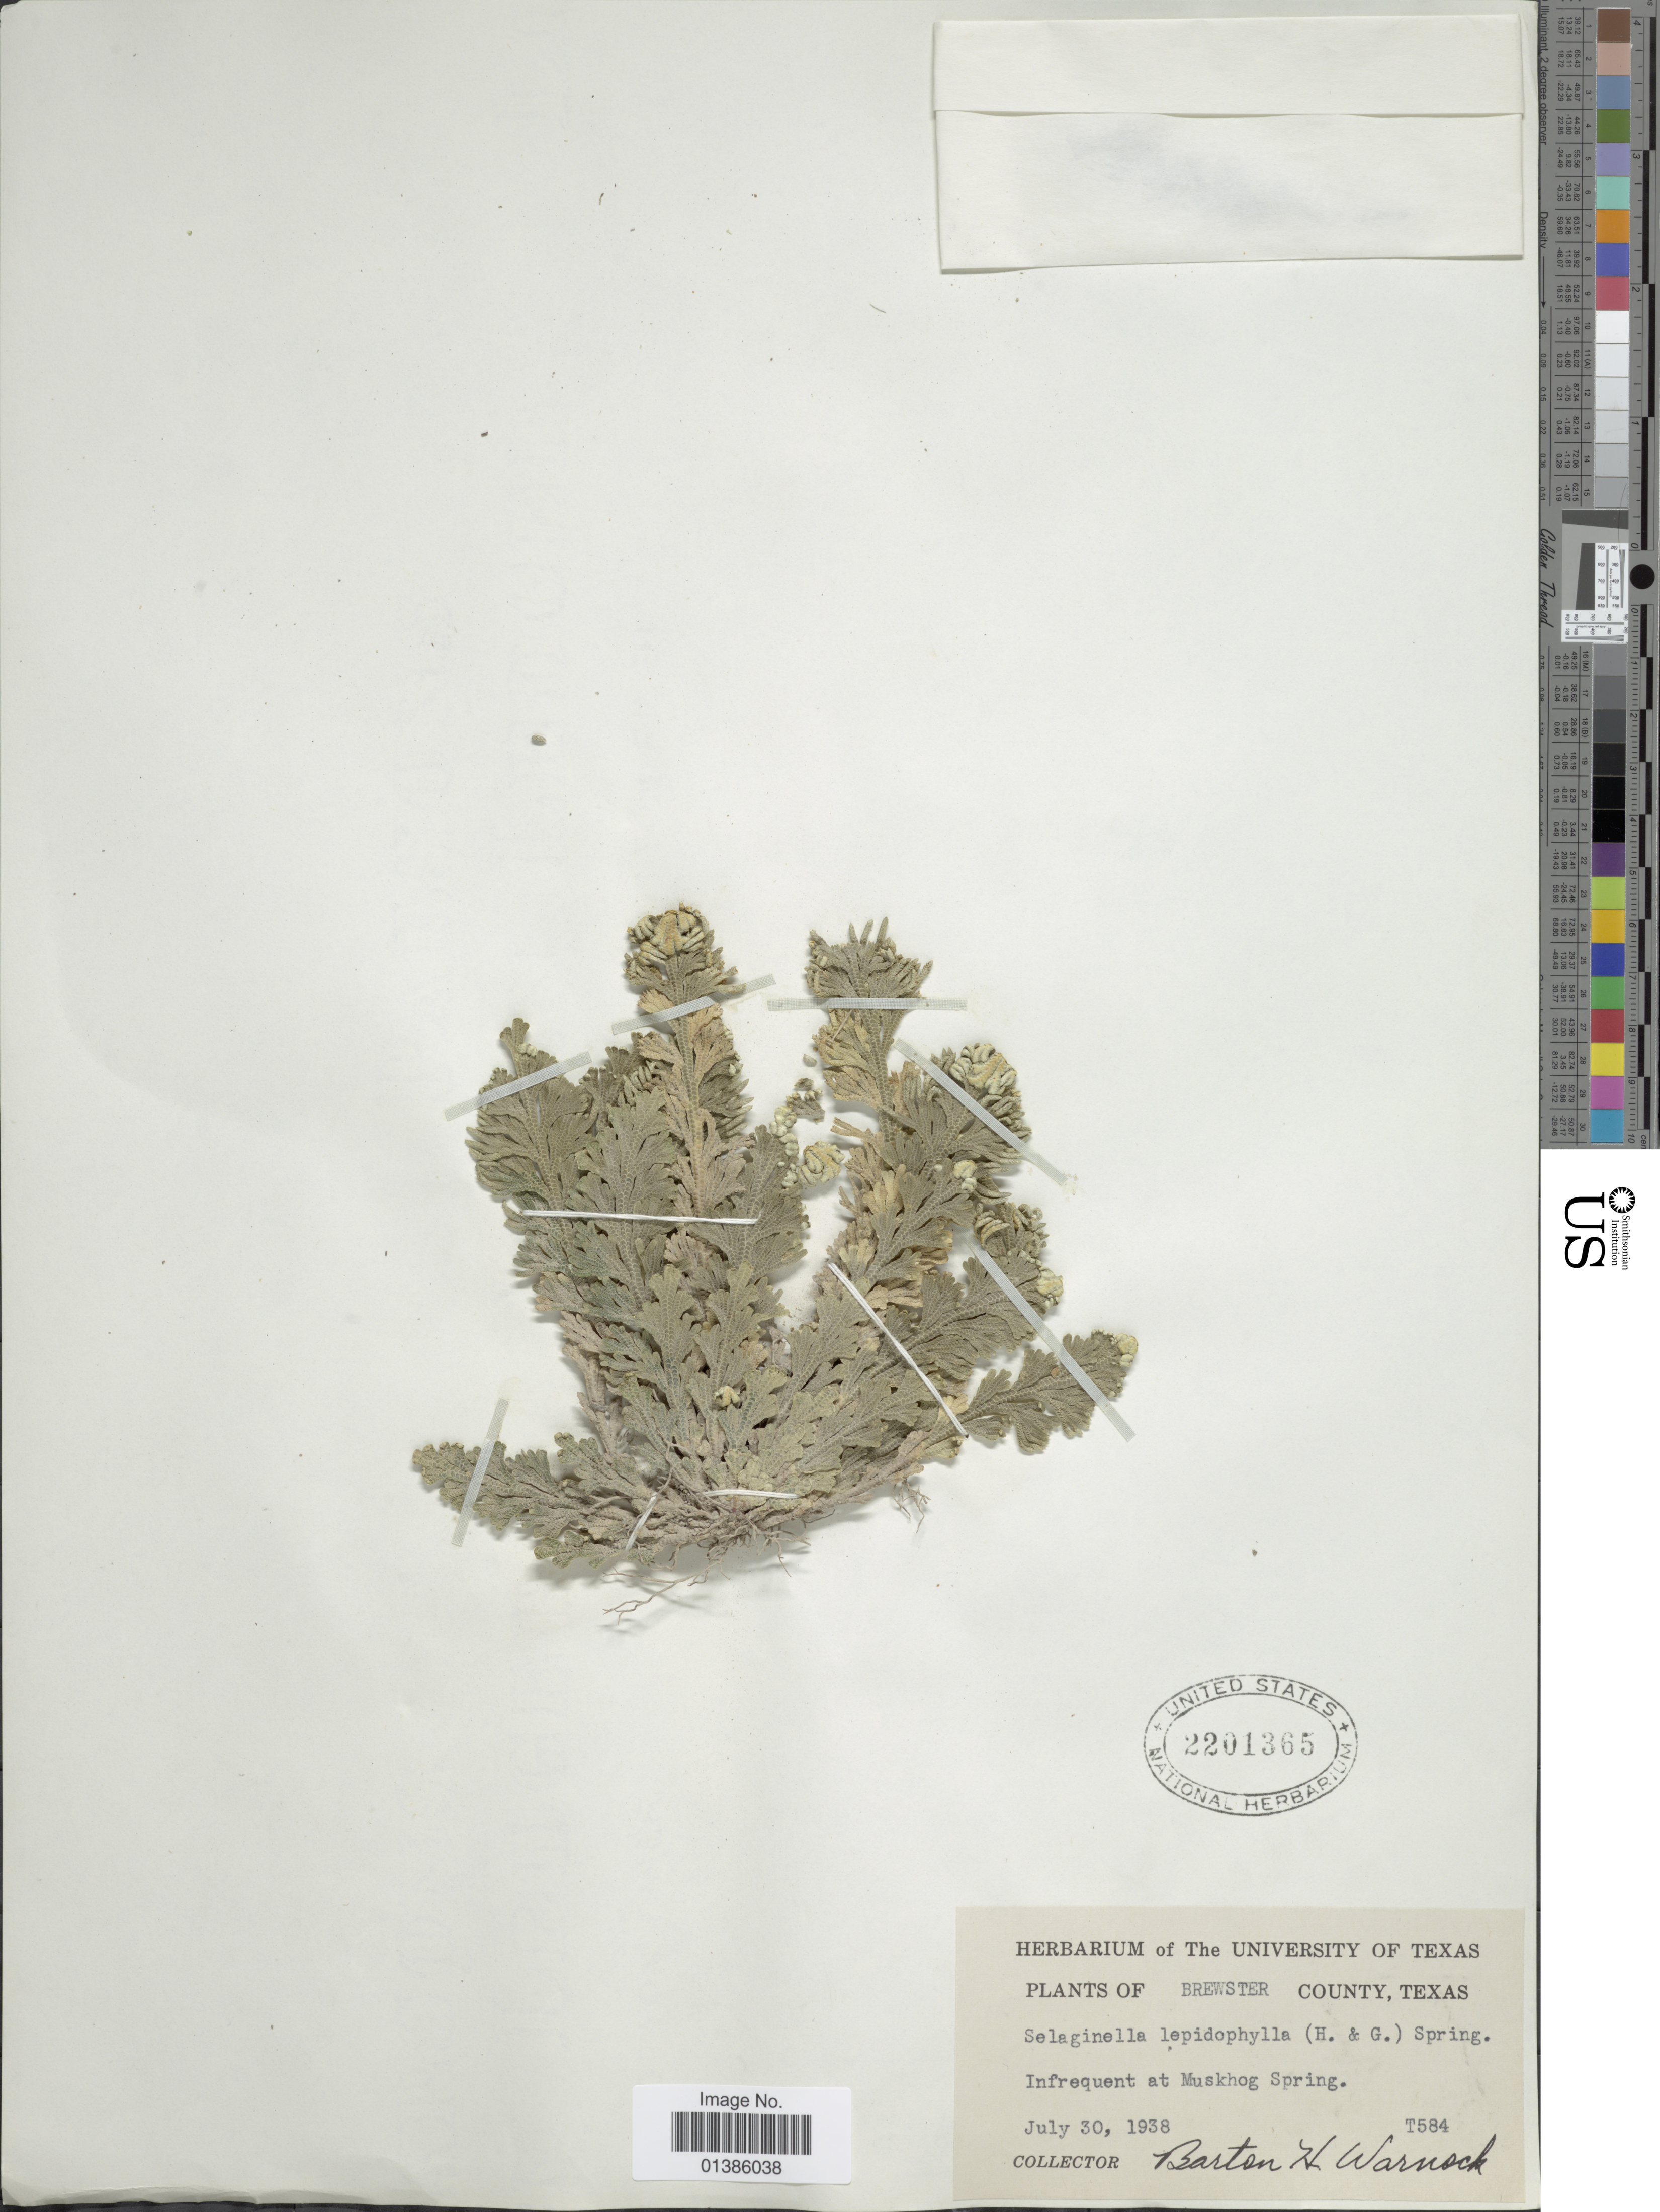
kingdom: Plantae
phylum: Tracheophyta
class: Lycopodiopsida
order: Selaginellales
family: Selaginellaceae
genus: Selaginella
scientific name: Selaginella lepidophylla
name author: (Hook. & Grev.) Spring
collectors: B. H. Warnock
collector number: T584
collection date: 1938-07-30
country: United States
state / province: Texas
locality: Brewster County. Infrequent at Muskhog Spring.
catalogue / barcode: US 2201365